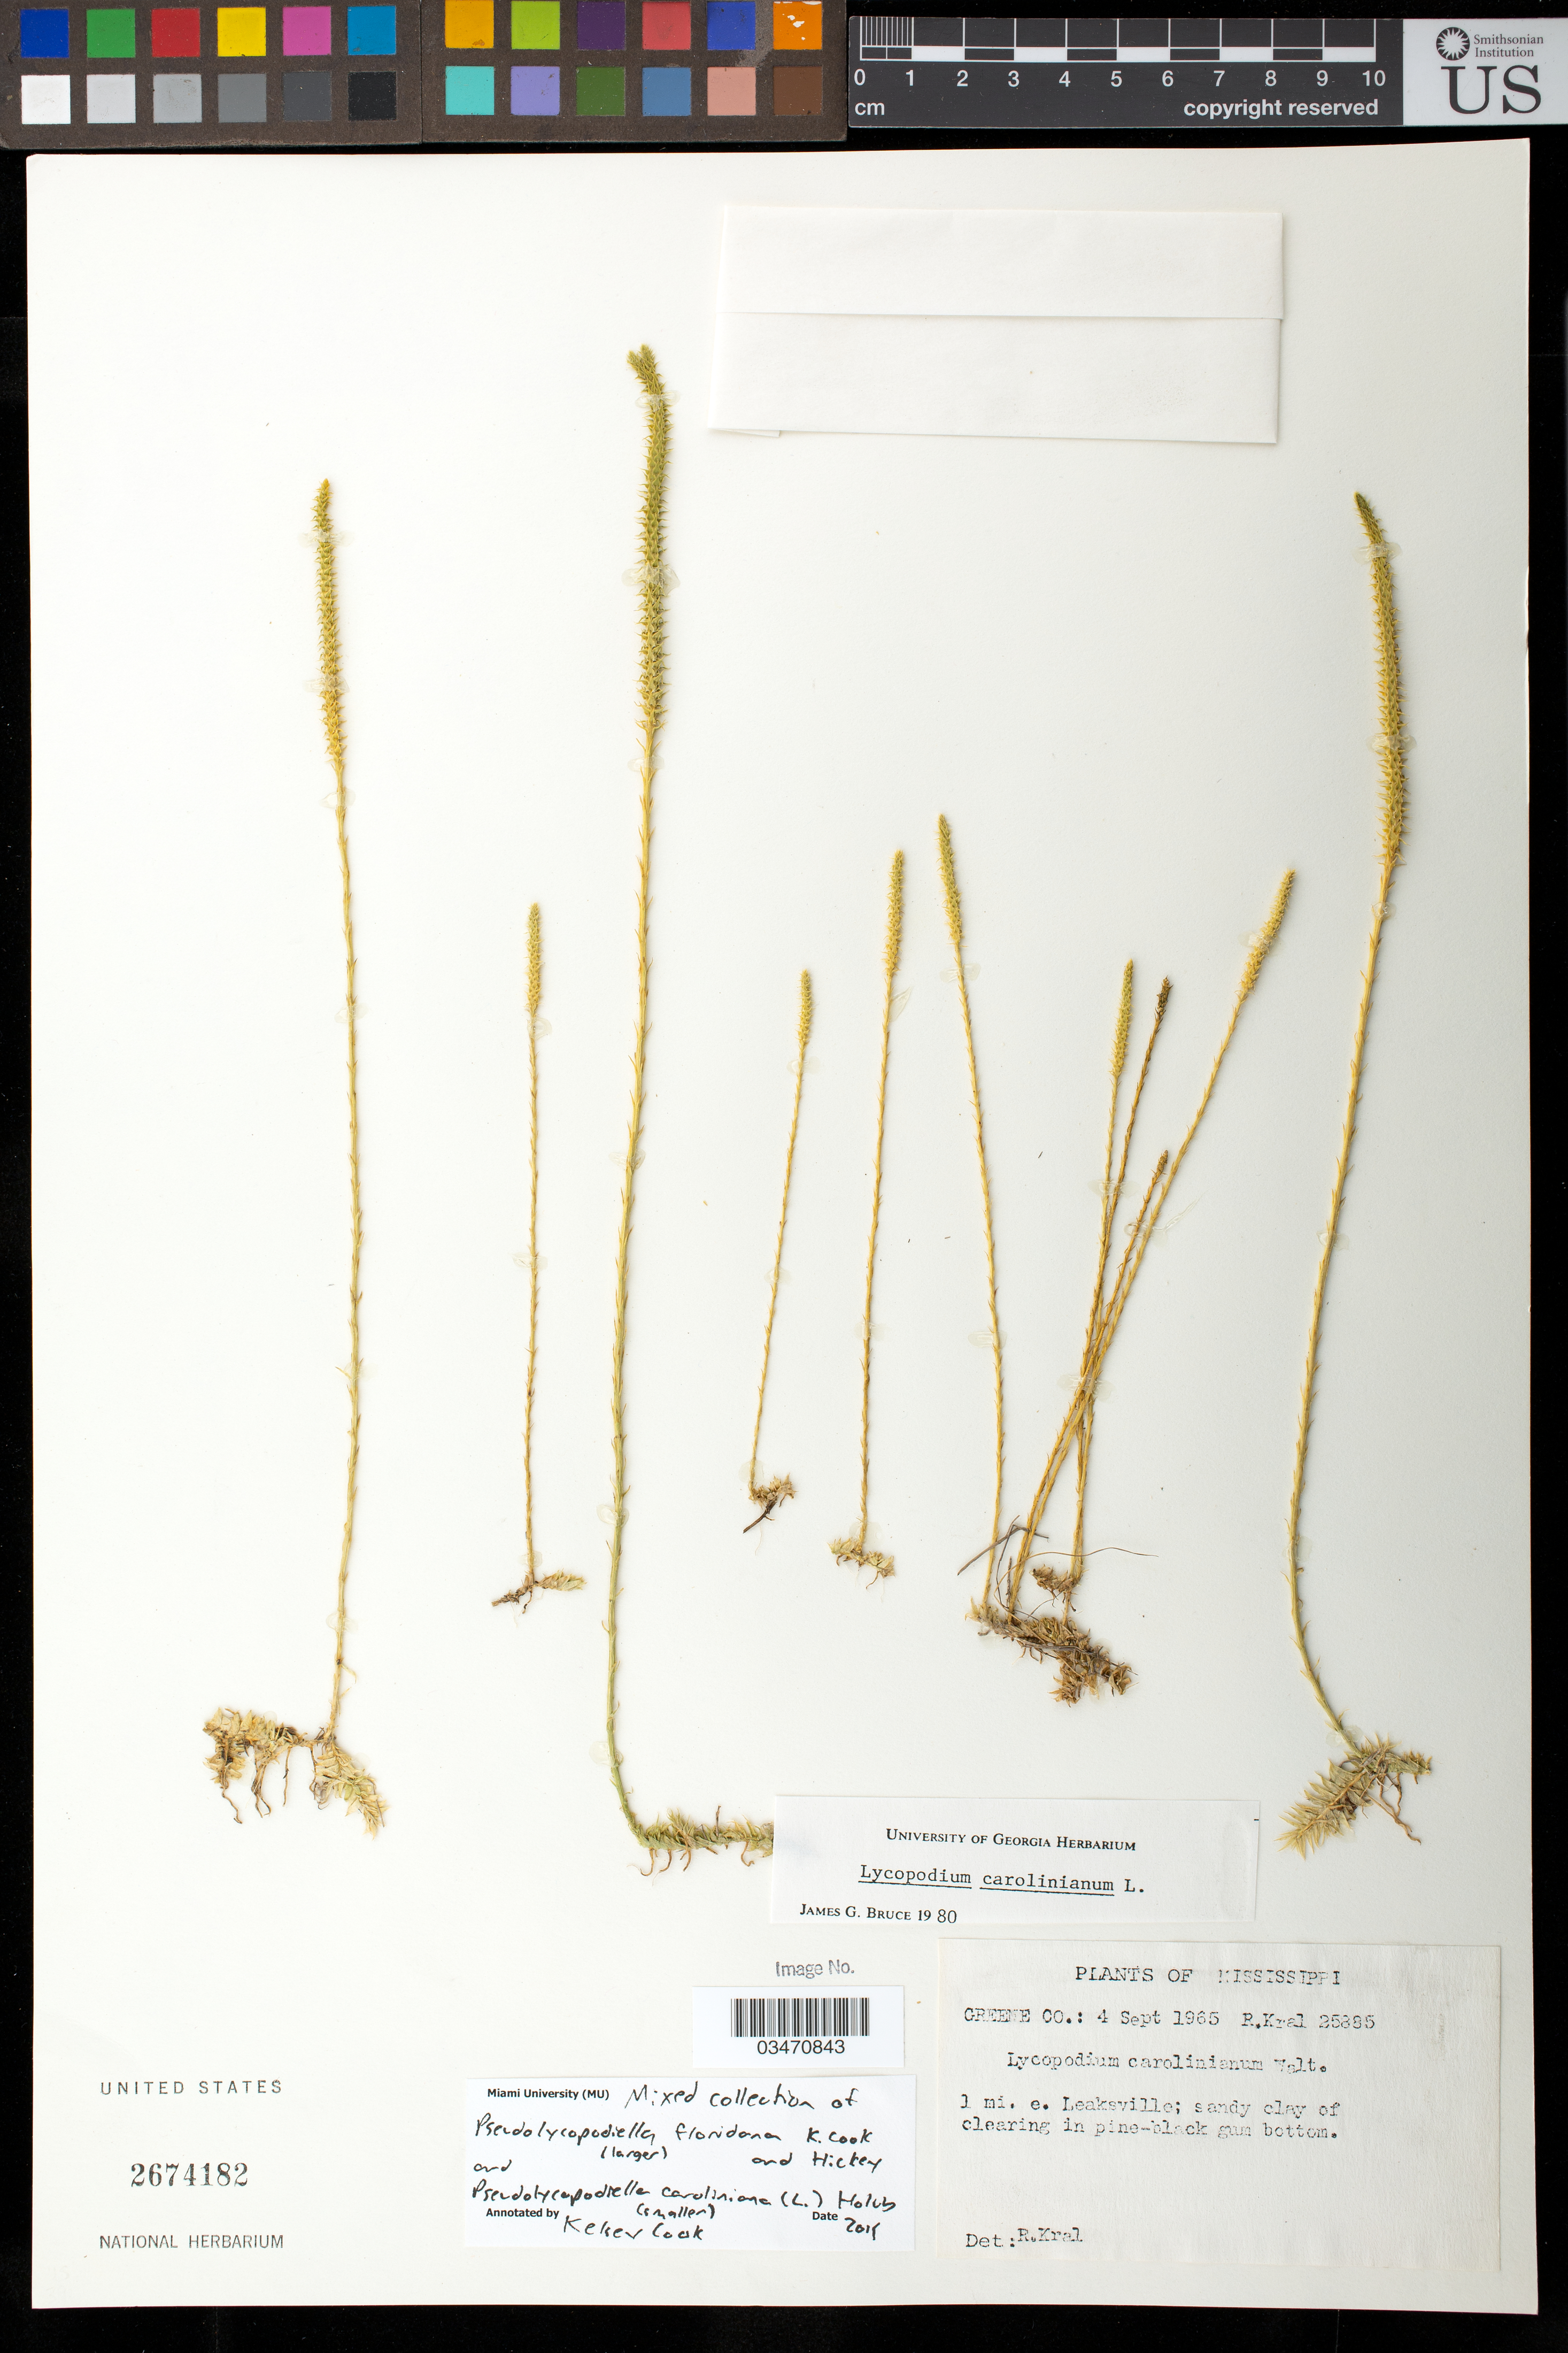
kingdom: Plantae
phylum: Tracheophyta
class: Lycopodiopsida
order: Lycopodiales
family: Lycopodiaceae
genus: Pseudolycopodiella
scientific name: Pseudolycopodiella floridanum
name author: K. Cook & Hickey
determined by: Cook, K.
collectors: R. Kral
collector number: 25885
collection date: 1965-09-04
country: United States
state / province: Mississippi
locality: Greene Co.L 1 mi. e. of Leaksville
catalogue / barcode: US 2674182